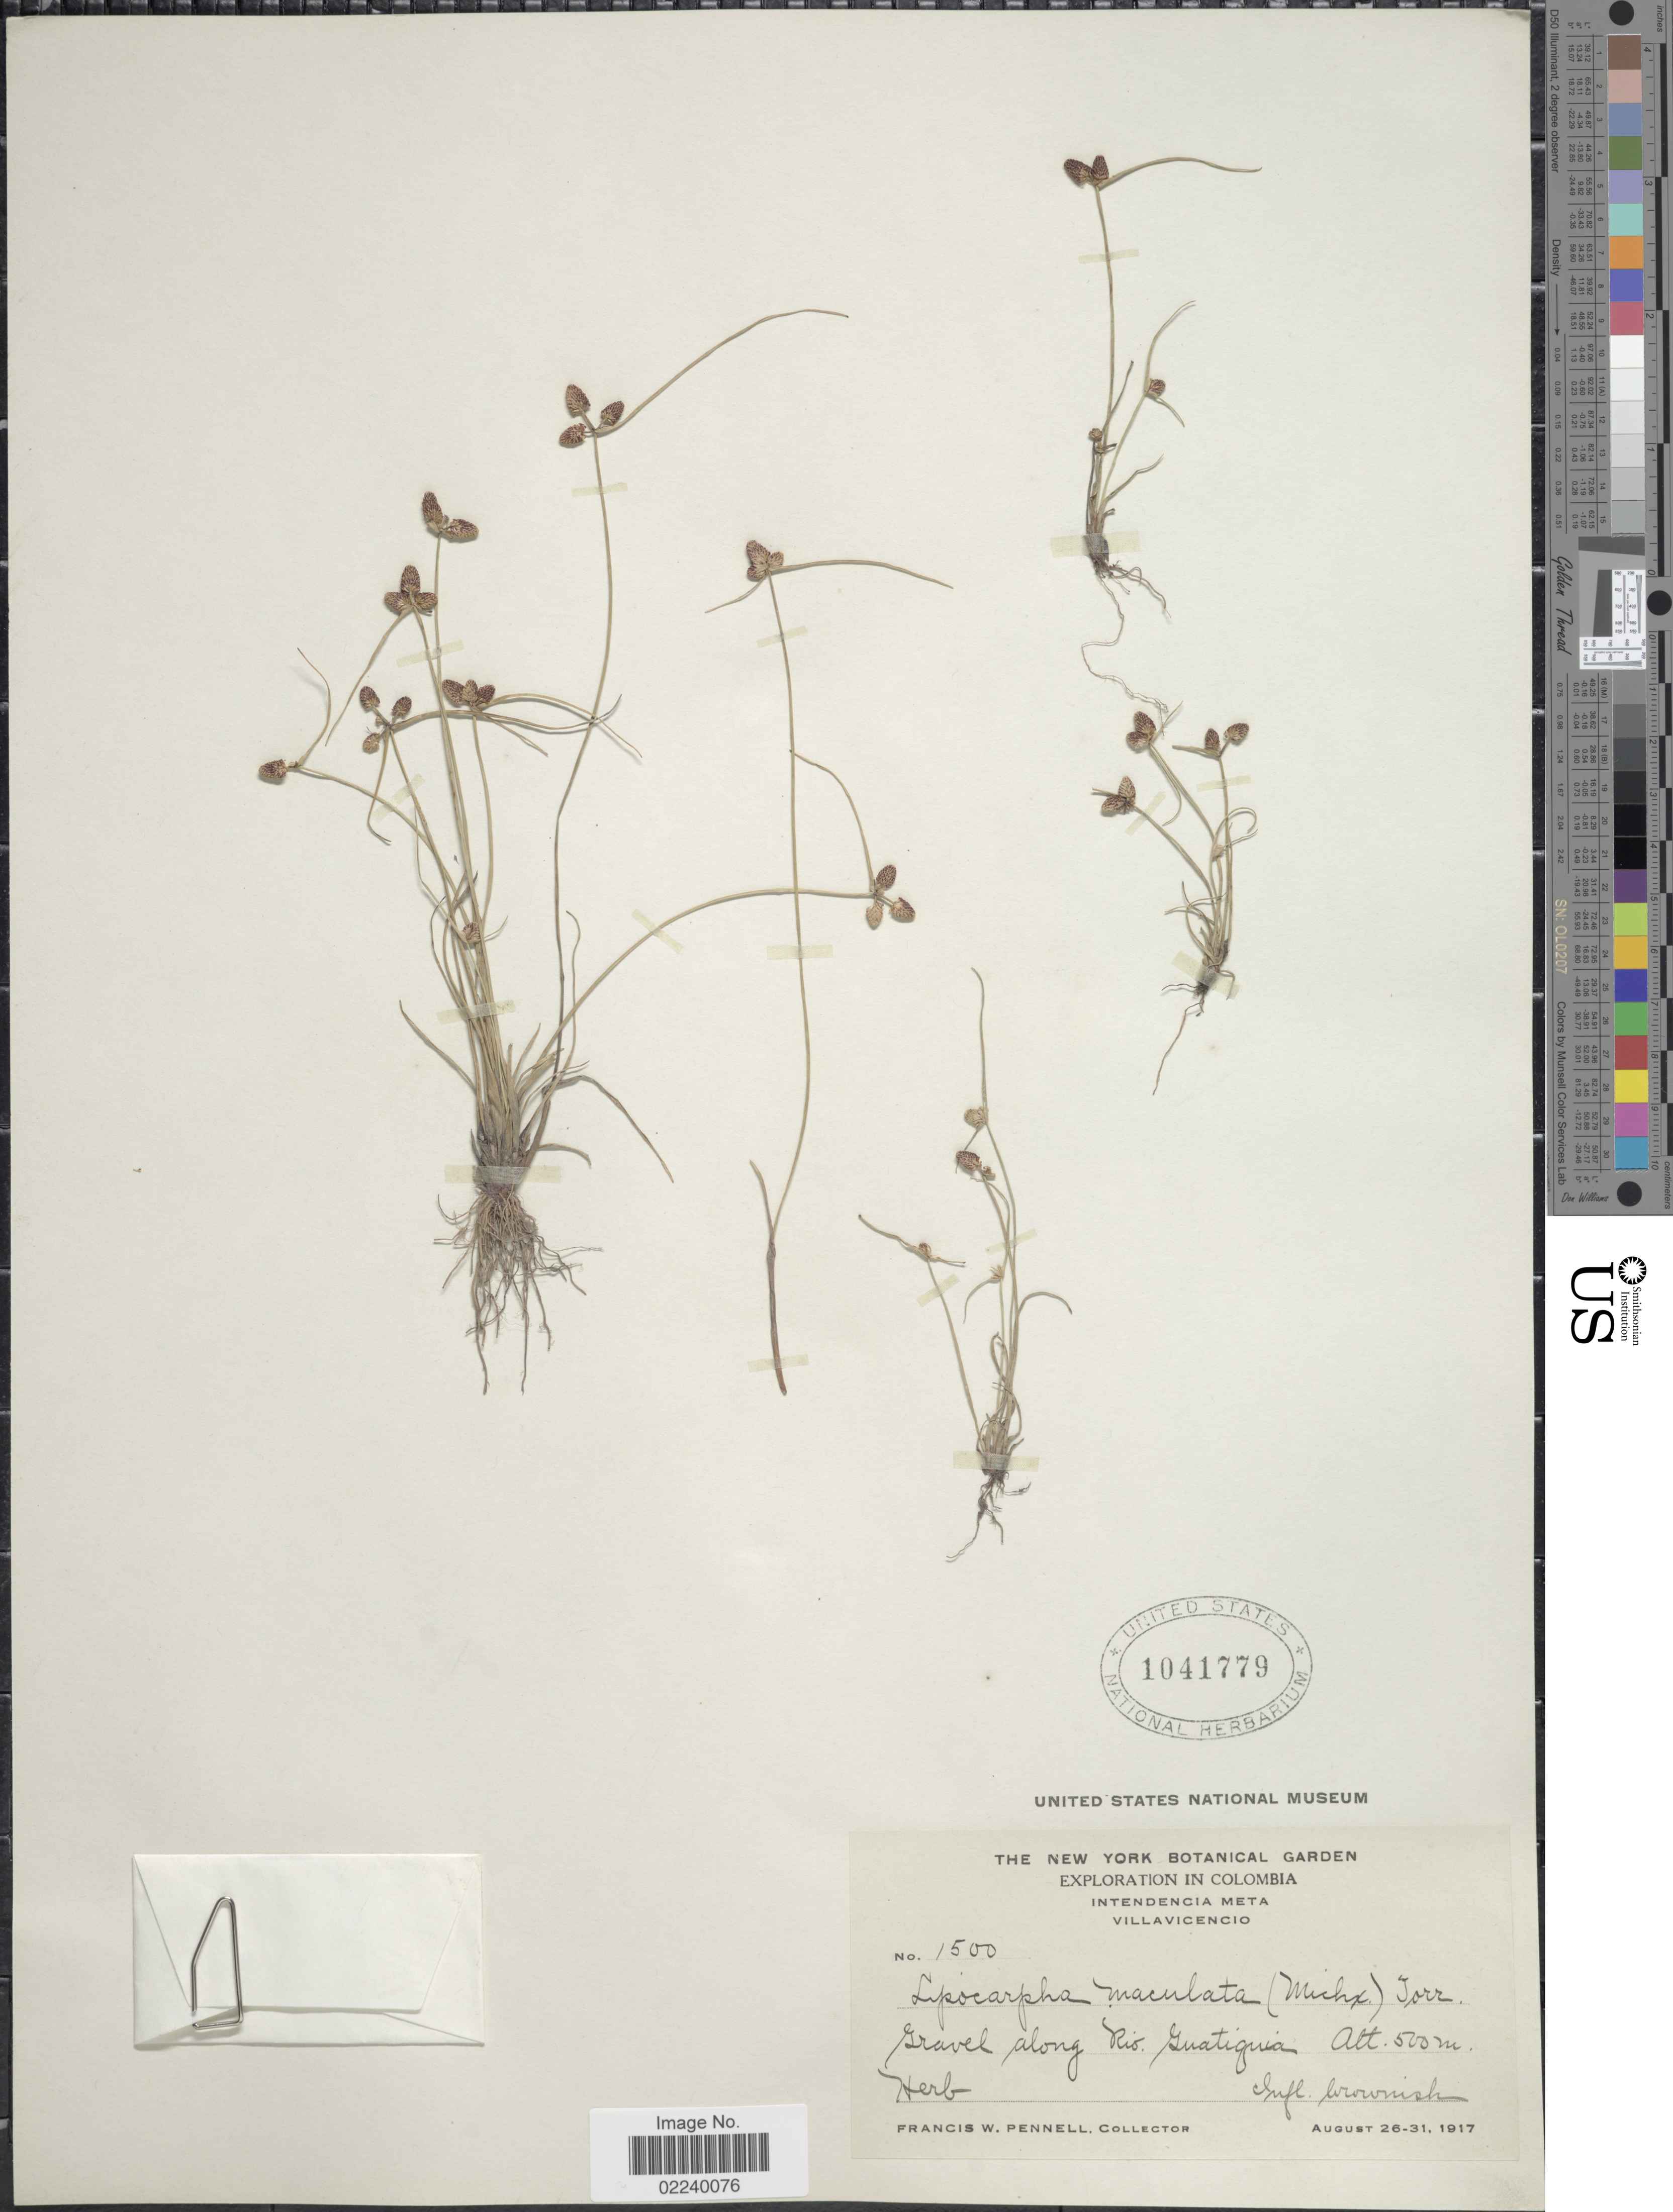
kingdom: Plantae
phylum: Tracheophyta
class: Liliopsida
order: Poales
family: Cyperaceae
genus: Cyperus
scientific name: Cyperus salzmannianus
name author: (Steud.) Bauters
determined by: Strong, M. T., (US), Smithsonian Institution - National Museum of Natural History (UNITED STATES)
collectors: F. W. Pennell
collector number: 1500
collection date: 1917-08-26/1917-08-31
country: Colombia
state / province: Meta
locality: Villavicencio, gravel along Rio Guatiguia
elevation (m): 500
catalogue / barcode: US 1041779